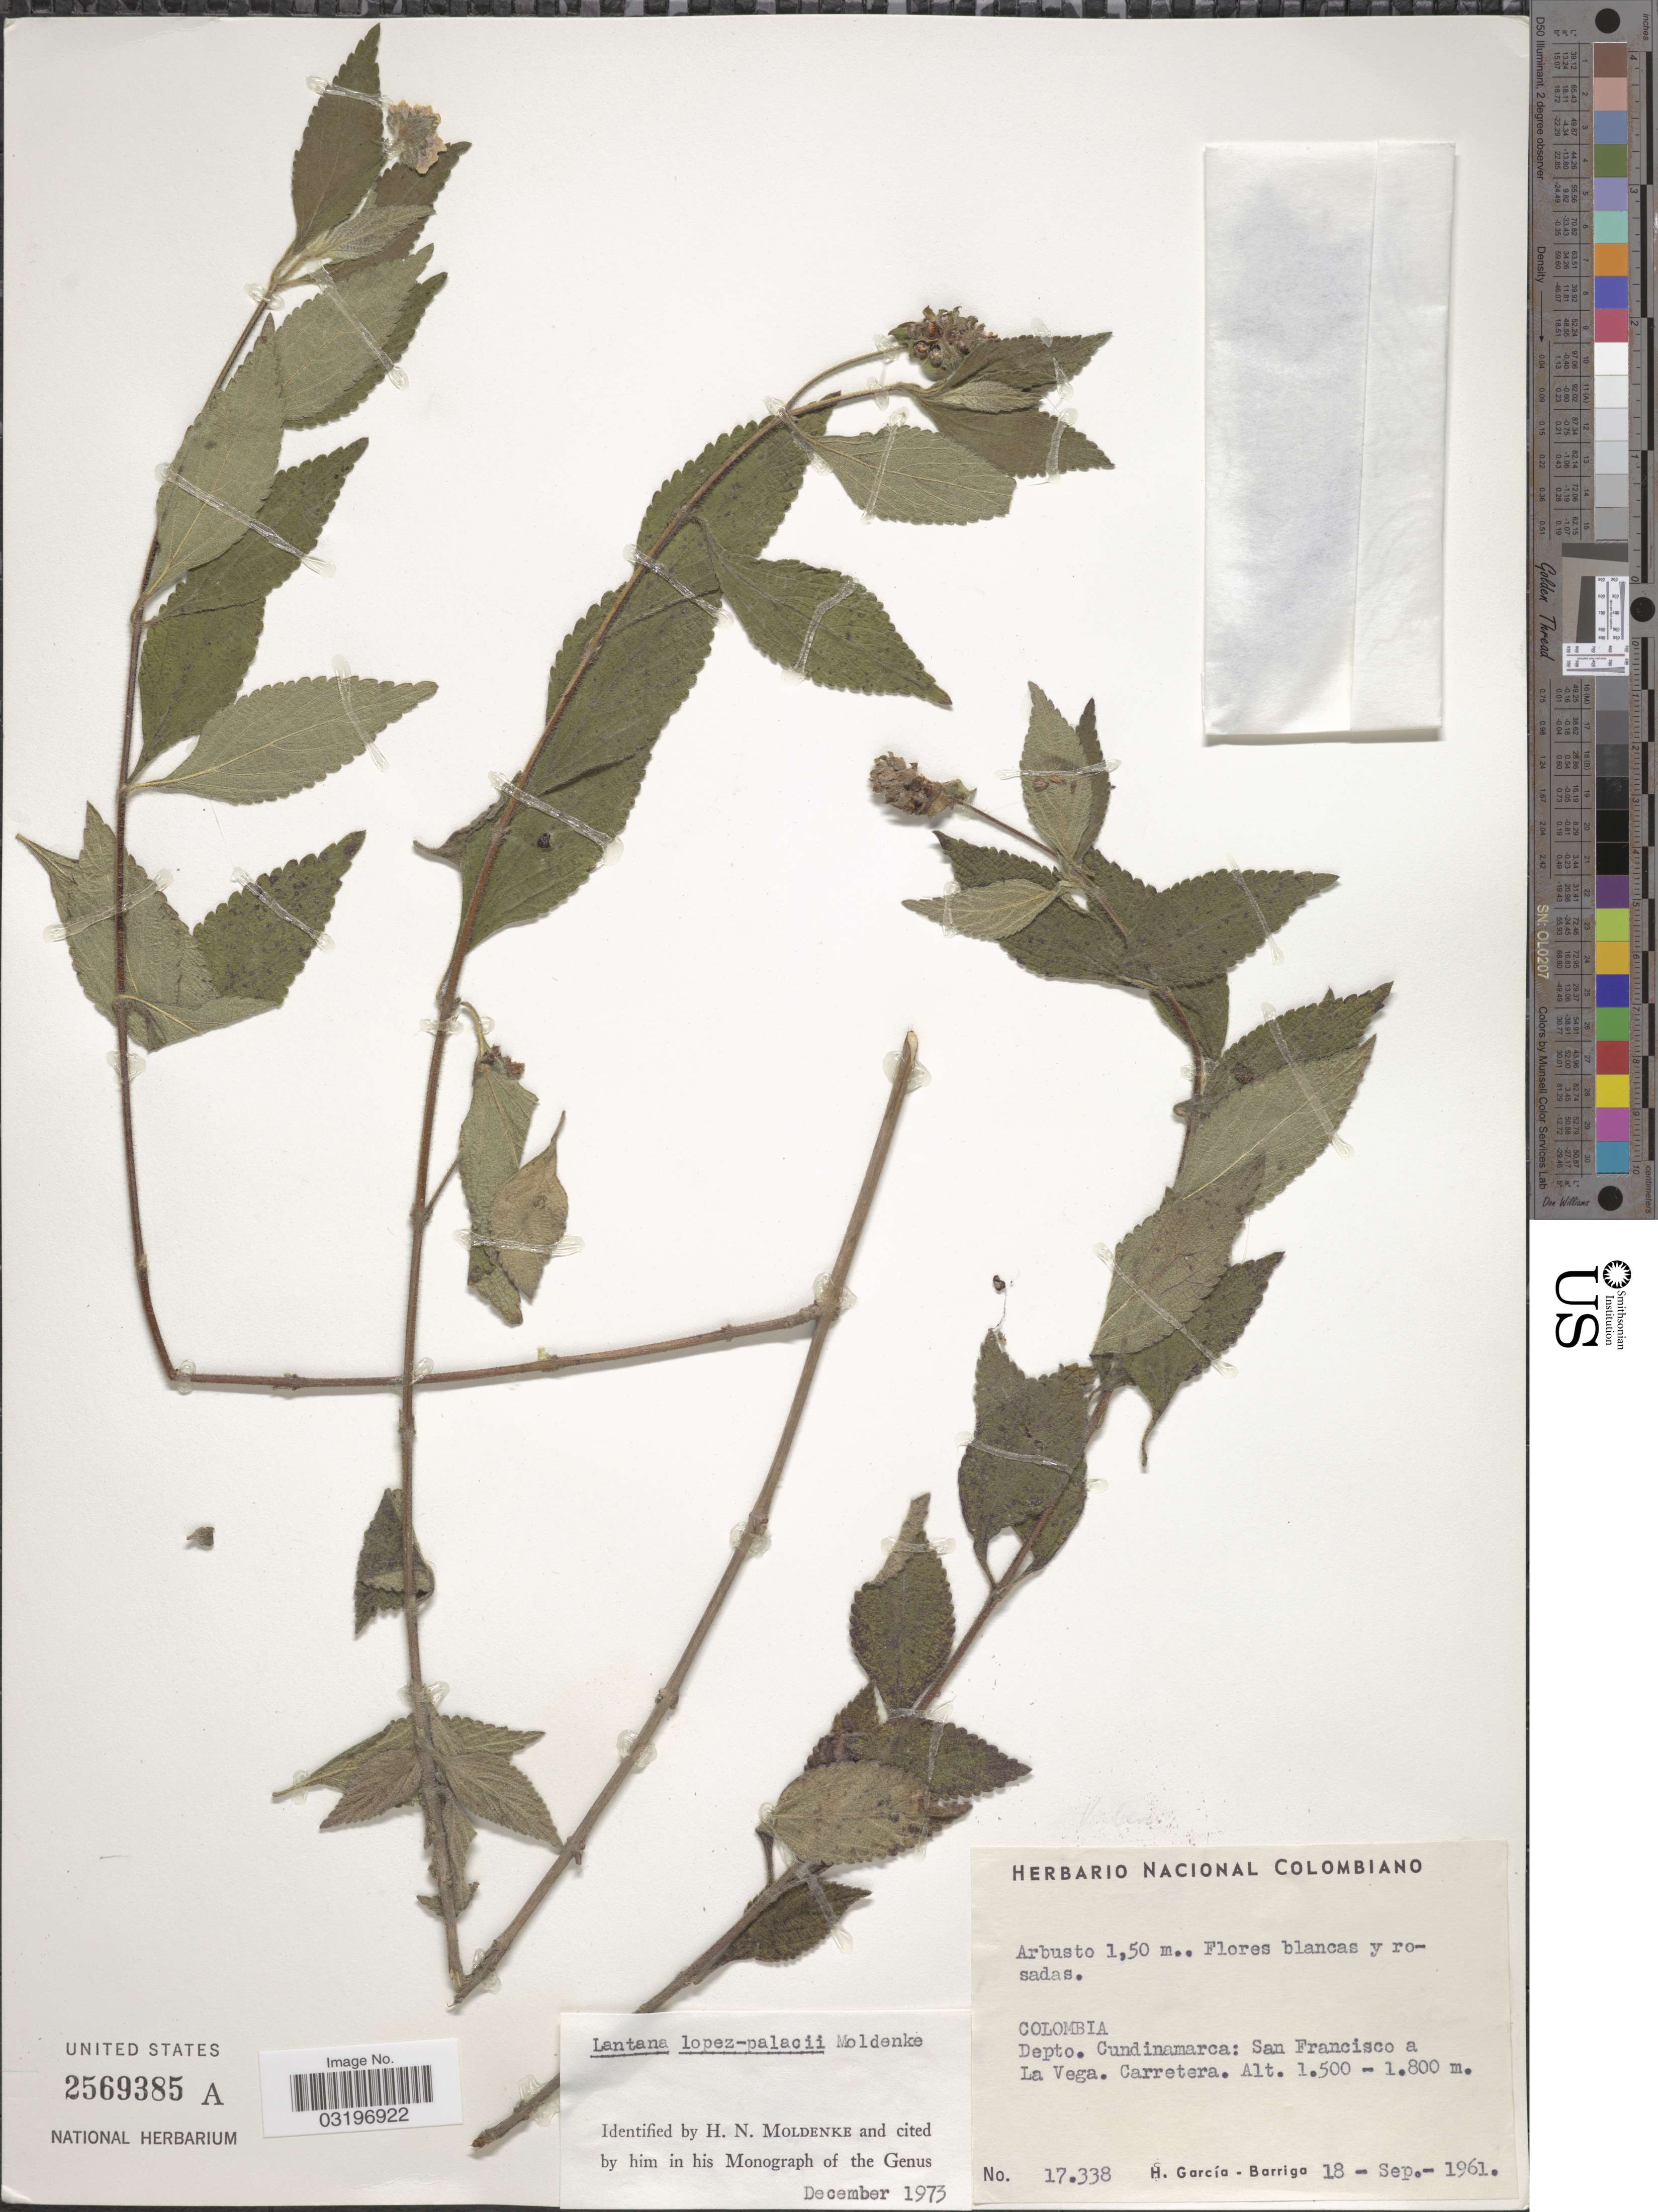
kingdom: Plantae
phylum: Tracheophyta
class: Magnoliopsida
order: Lamiales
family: Verbenaceae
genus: Lantana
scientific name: Lantana lopez-palacii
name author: Moldenke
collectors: H. García Barriga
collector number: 17338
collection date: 1961-09-18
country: Colombia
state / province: Cundinamarca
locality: Depto. Cundinamarca: San Francisco a La Vega. Carretera.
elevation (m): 1500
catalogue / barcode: US 2569385A